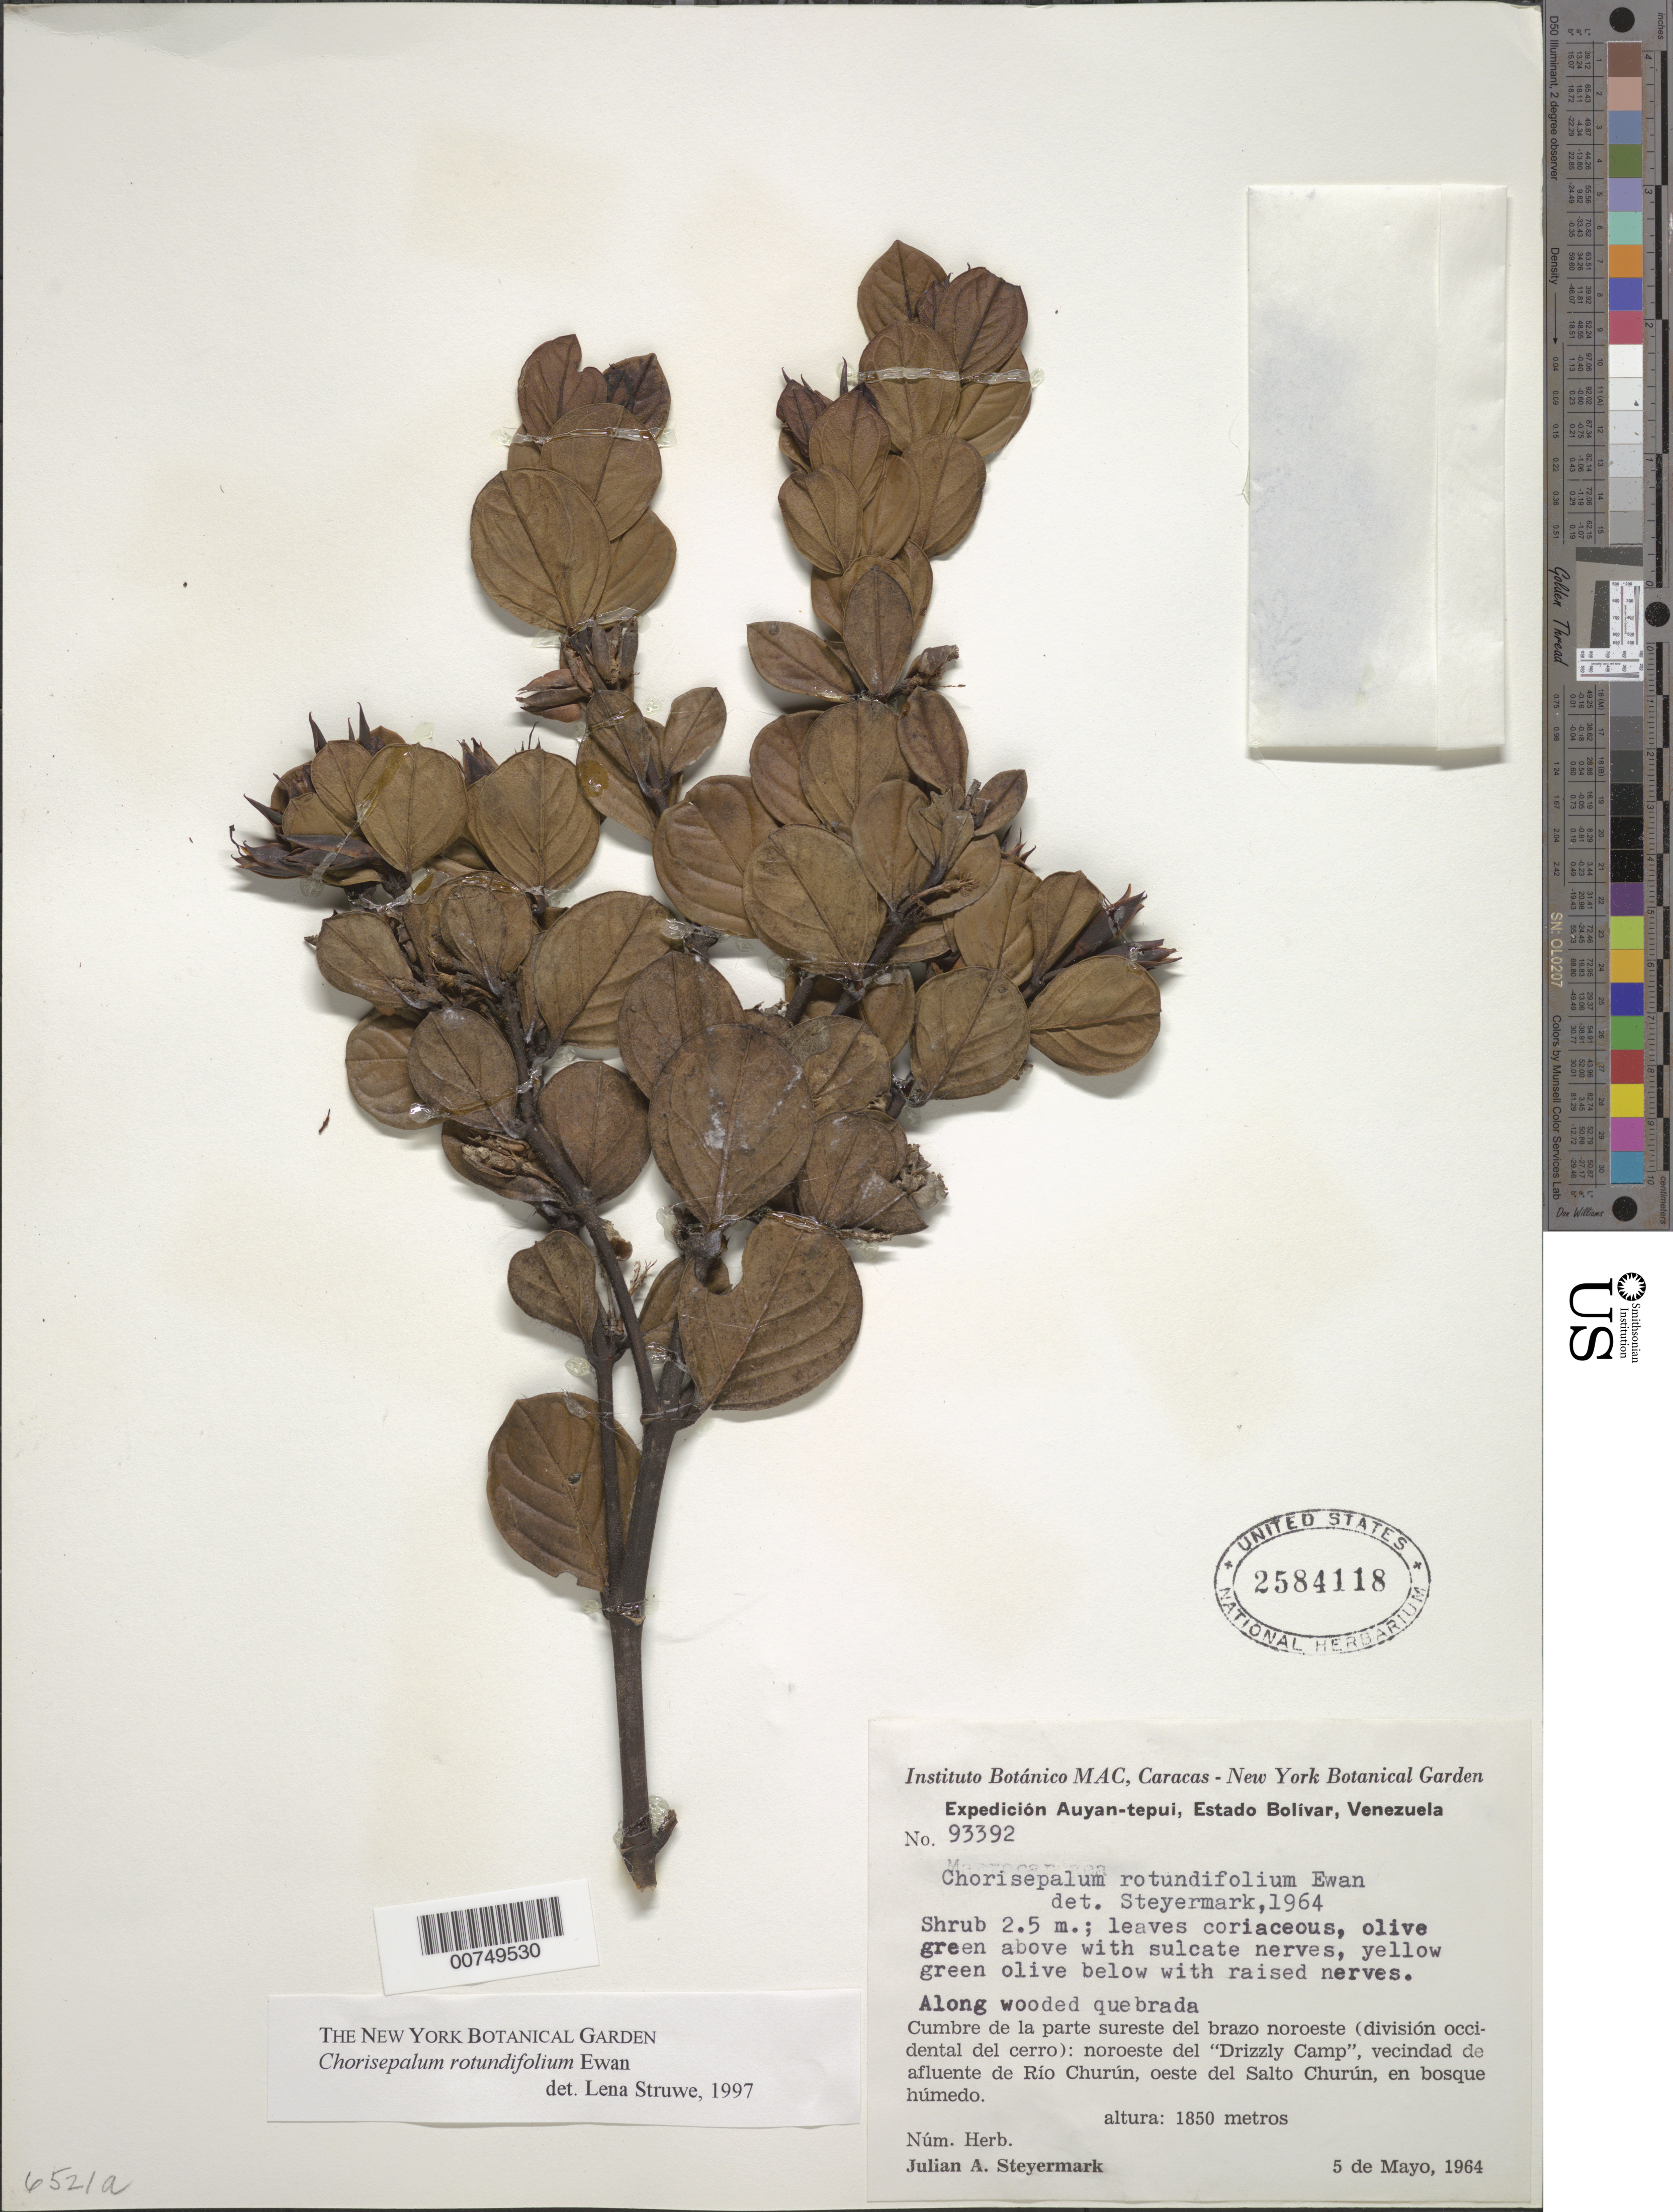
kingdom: Plantae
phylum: Tracheophyta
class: Magnoliopsida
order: Gentianales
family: Gentianaceae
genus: Chorisepalum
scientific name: Chorisepalum rotundifolium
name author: Ewan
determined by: Struwe, L.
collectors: J. Steyermark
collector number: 93392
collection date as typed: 5-May-64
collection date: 1964-05-05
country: Venezuela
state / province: Bolívar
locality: Auyan-tepuí, cumbre de la parte sureste del brazo noroeste (division occidental del cerro): noroeste del "Drizzly Camp," vecindad de afluente de Río Churún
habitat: Bosque humedo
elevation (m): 1850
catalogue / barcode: US 2584118